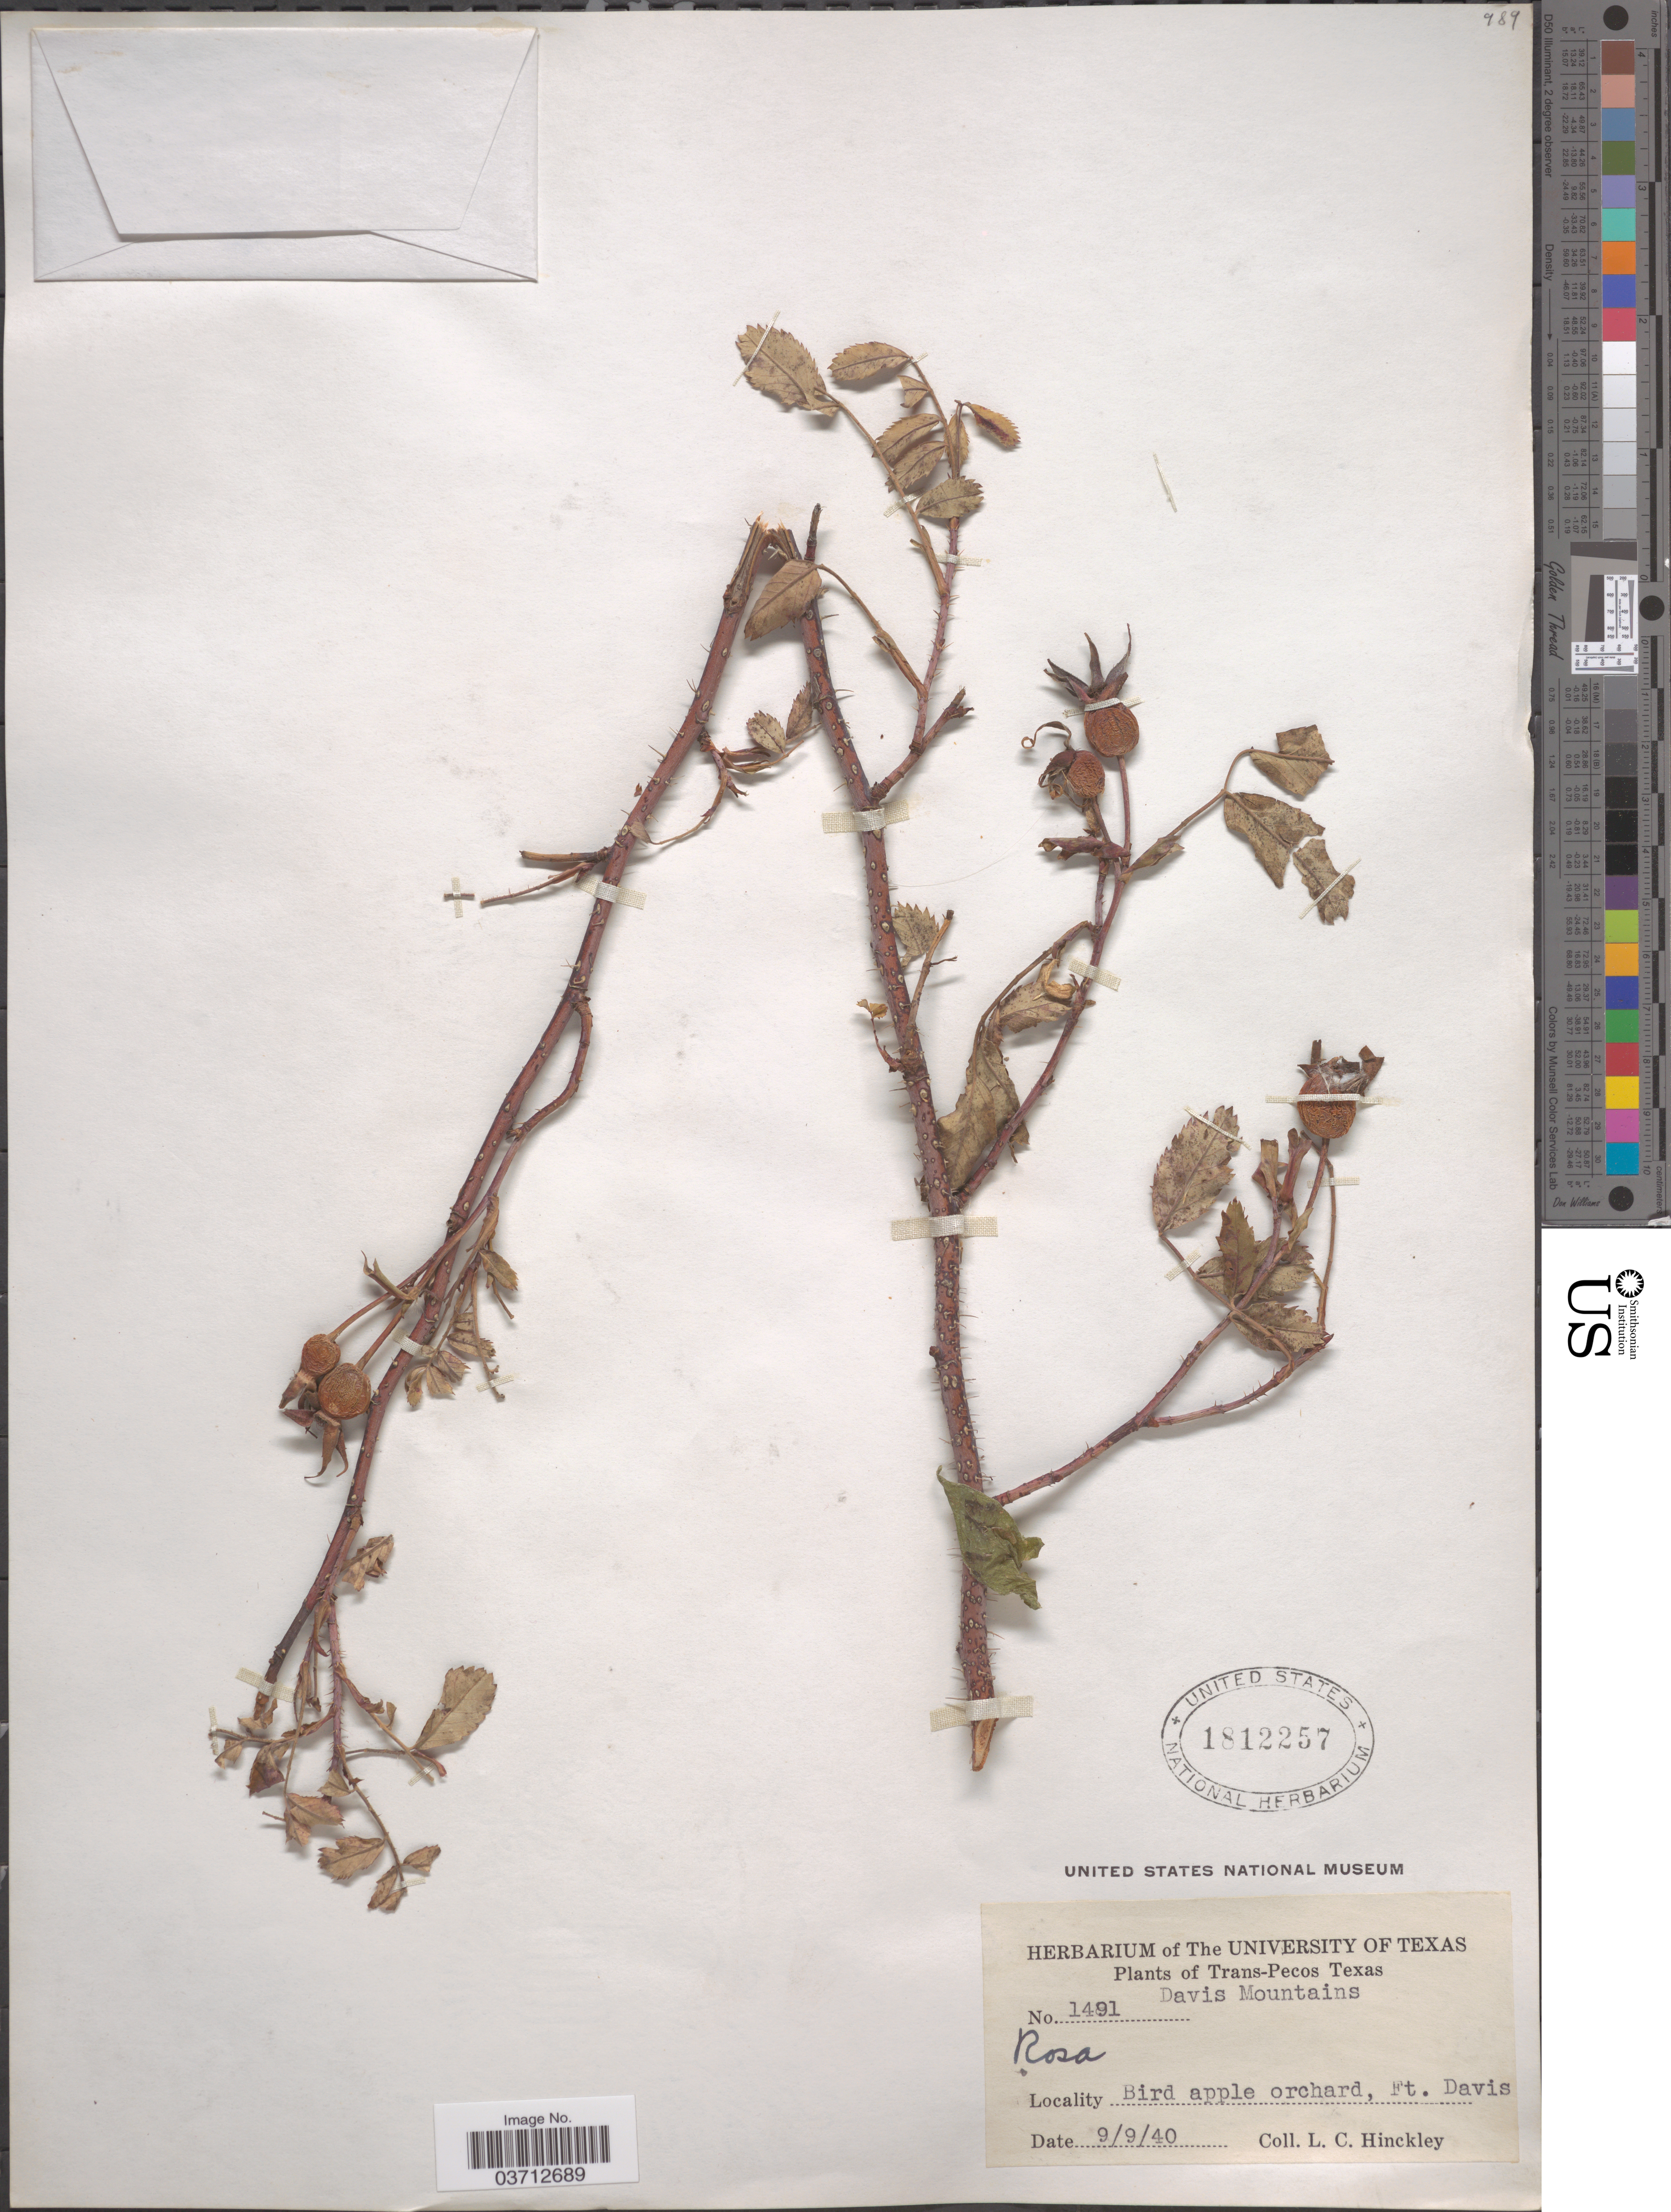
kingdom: Plantae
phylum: Tracheophyta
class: Magnoliopsida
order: Rosales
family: Rosaceae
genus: Rosa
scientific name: Rosa sp.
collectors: L. Hinckley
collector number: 1491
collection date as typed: Transcribed d/m/y: 9/9/40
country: United States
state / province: Texas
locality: Trans-Pecos. Davis Mountains. Ft. Davis.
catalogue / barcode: US 1812257